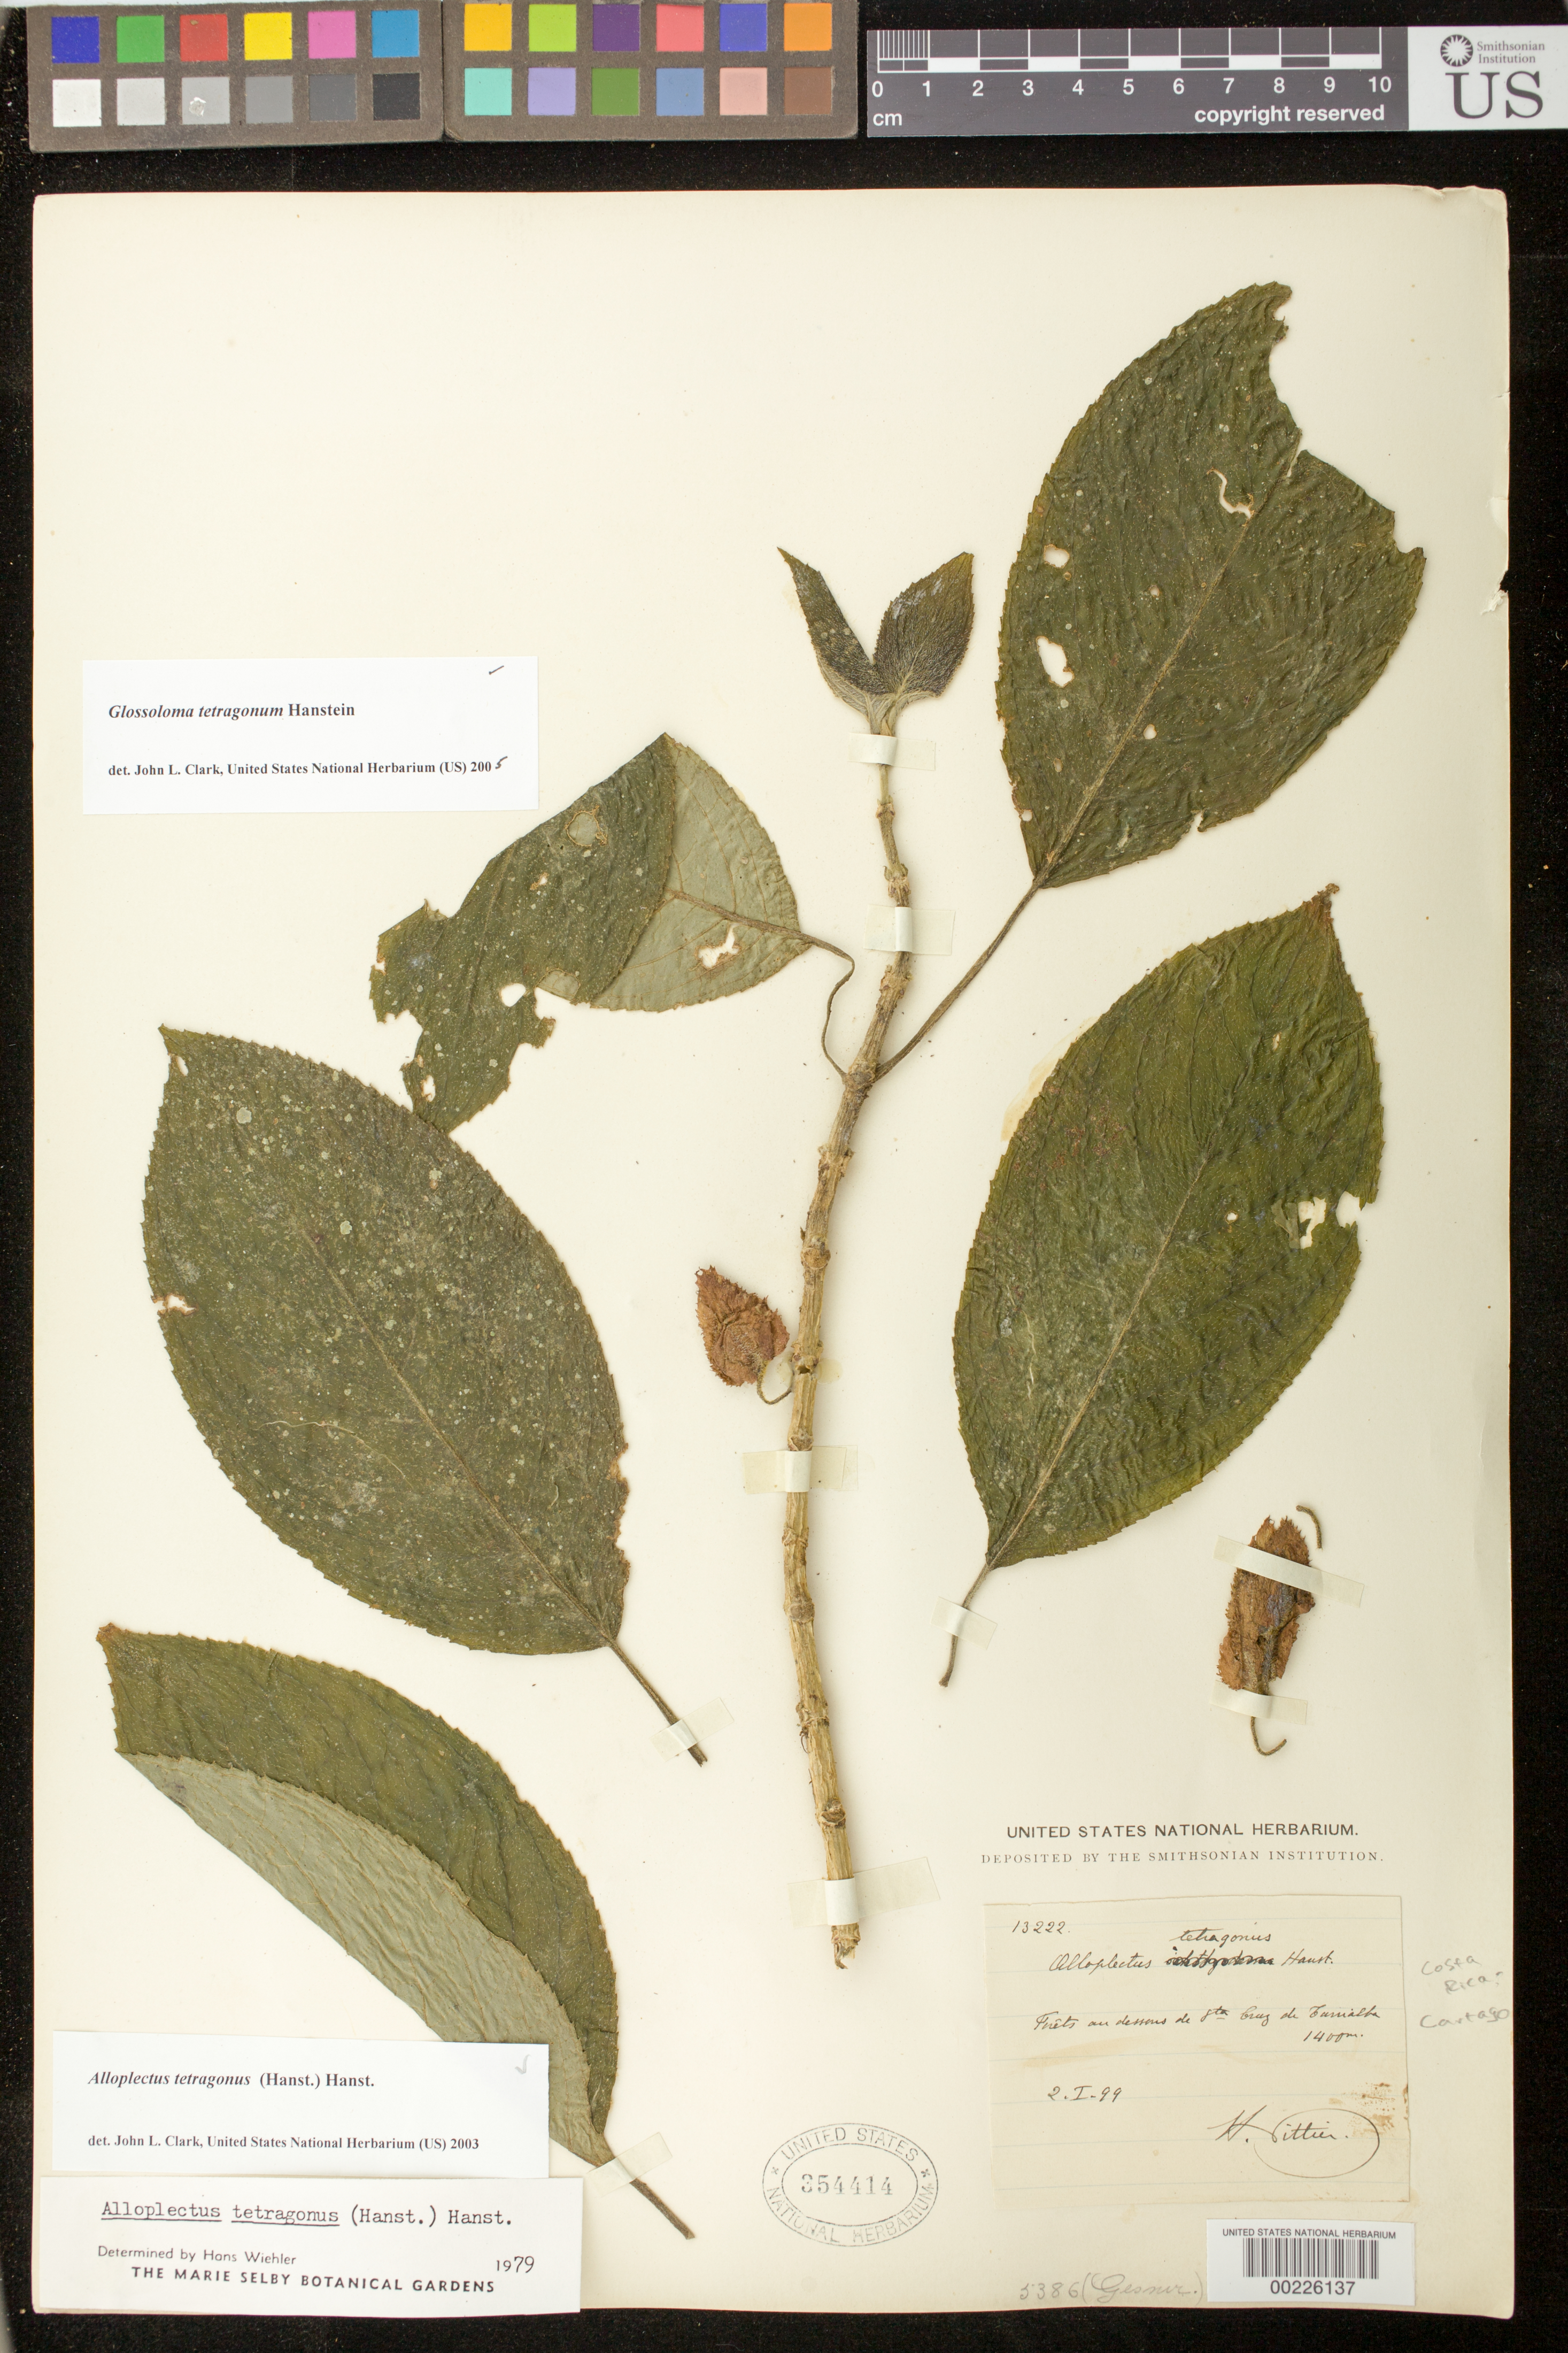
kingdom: Plantae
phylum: Tracheophyta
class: Magnoliopsida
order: Lamiales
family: Gesneriaceae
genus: Glossoloma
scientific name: Glossoloma tetragonum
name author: Hanst.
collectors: H. F. Pittier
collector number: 13222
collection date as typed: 02 Jan 1899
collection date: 1899-01-02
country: Costa Rica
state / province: Cartago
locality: Turrialba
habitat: Forests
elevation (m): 1400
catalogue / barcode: US 354414